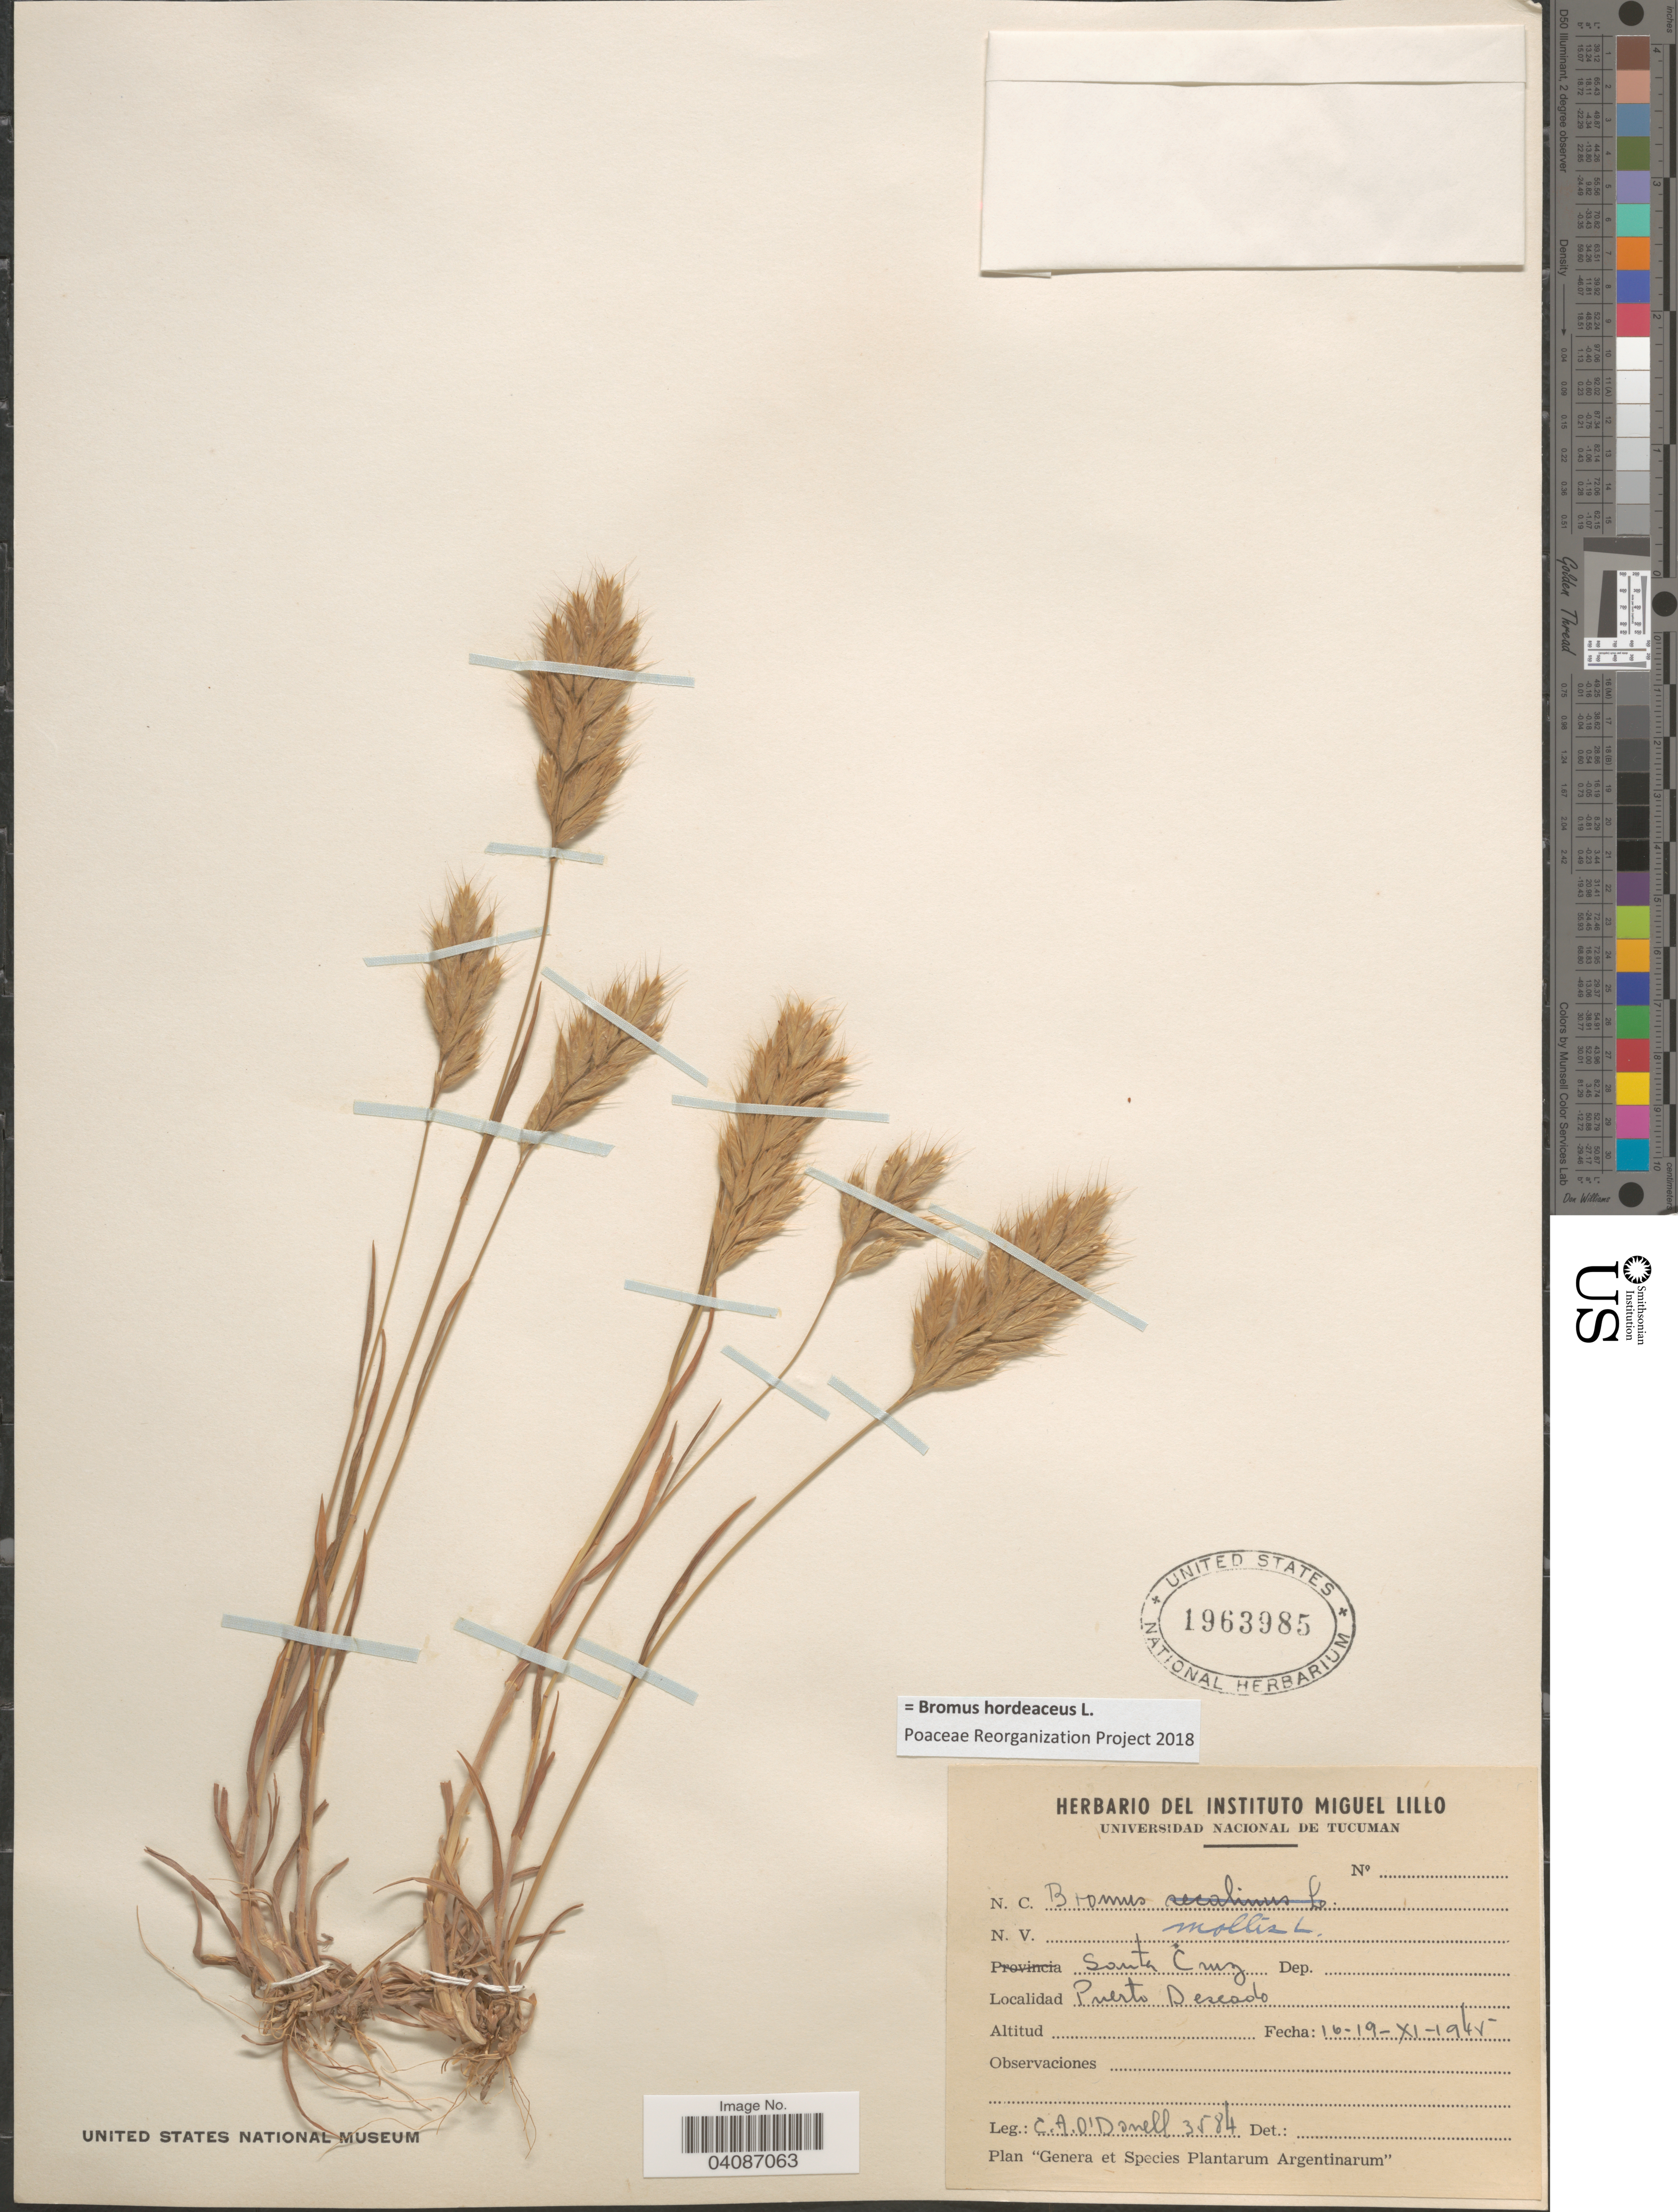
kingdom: Plantae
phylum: Tracheophyta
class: Liliopsida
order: Poales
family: Poaceae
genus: Bromus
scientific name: Bromus hordeaceus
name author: L.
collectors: C. A. O'Donell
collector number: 3584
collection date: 1945-11-16/1945-11-19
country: Argentina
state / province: Santa Cruz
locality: Puerto Deseado.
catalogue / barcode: US 1963985